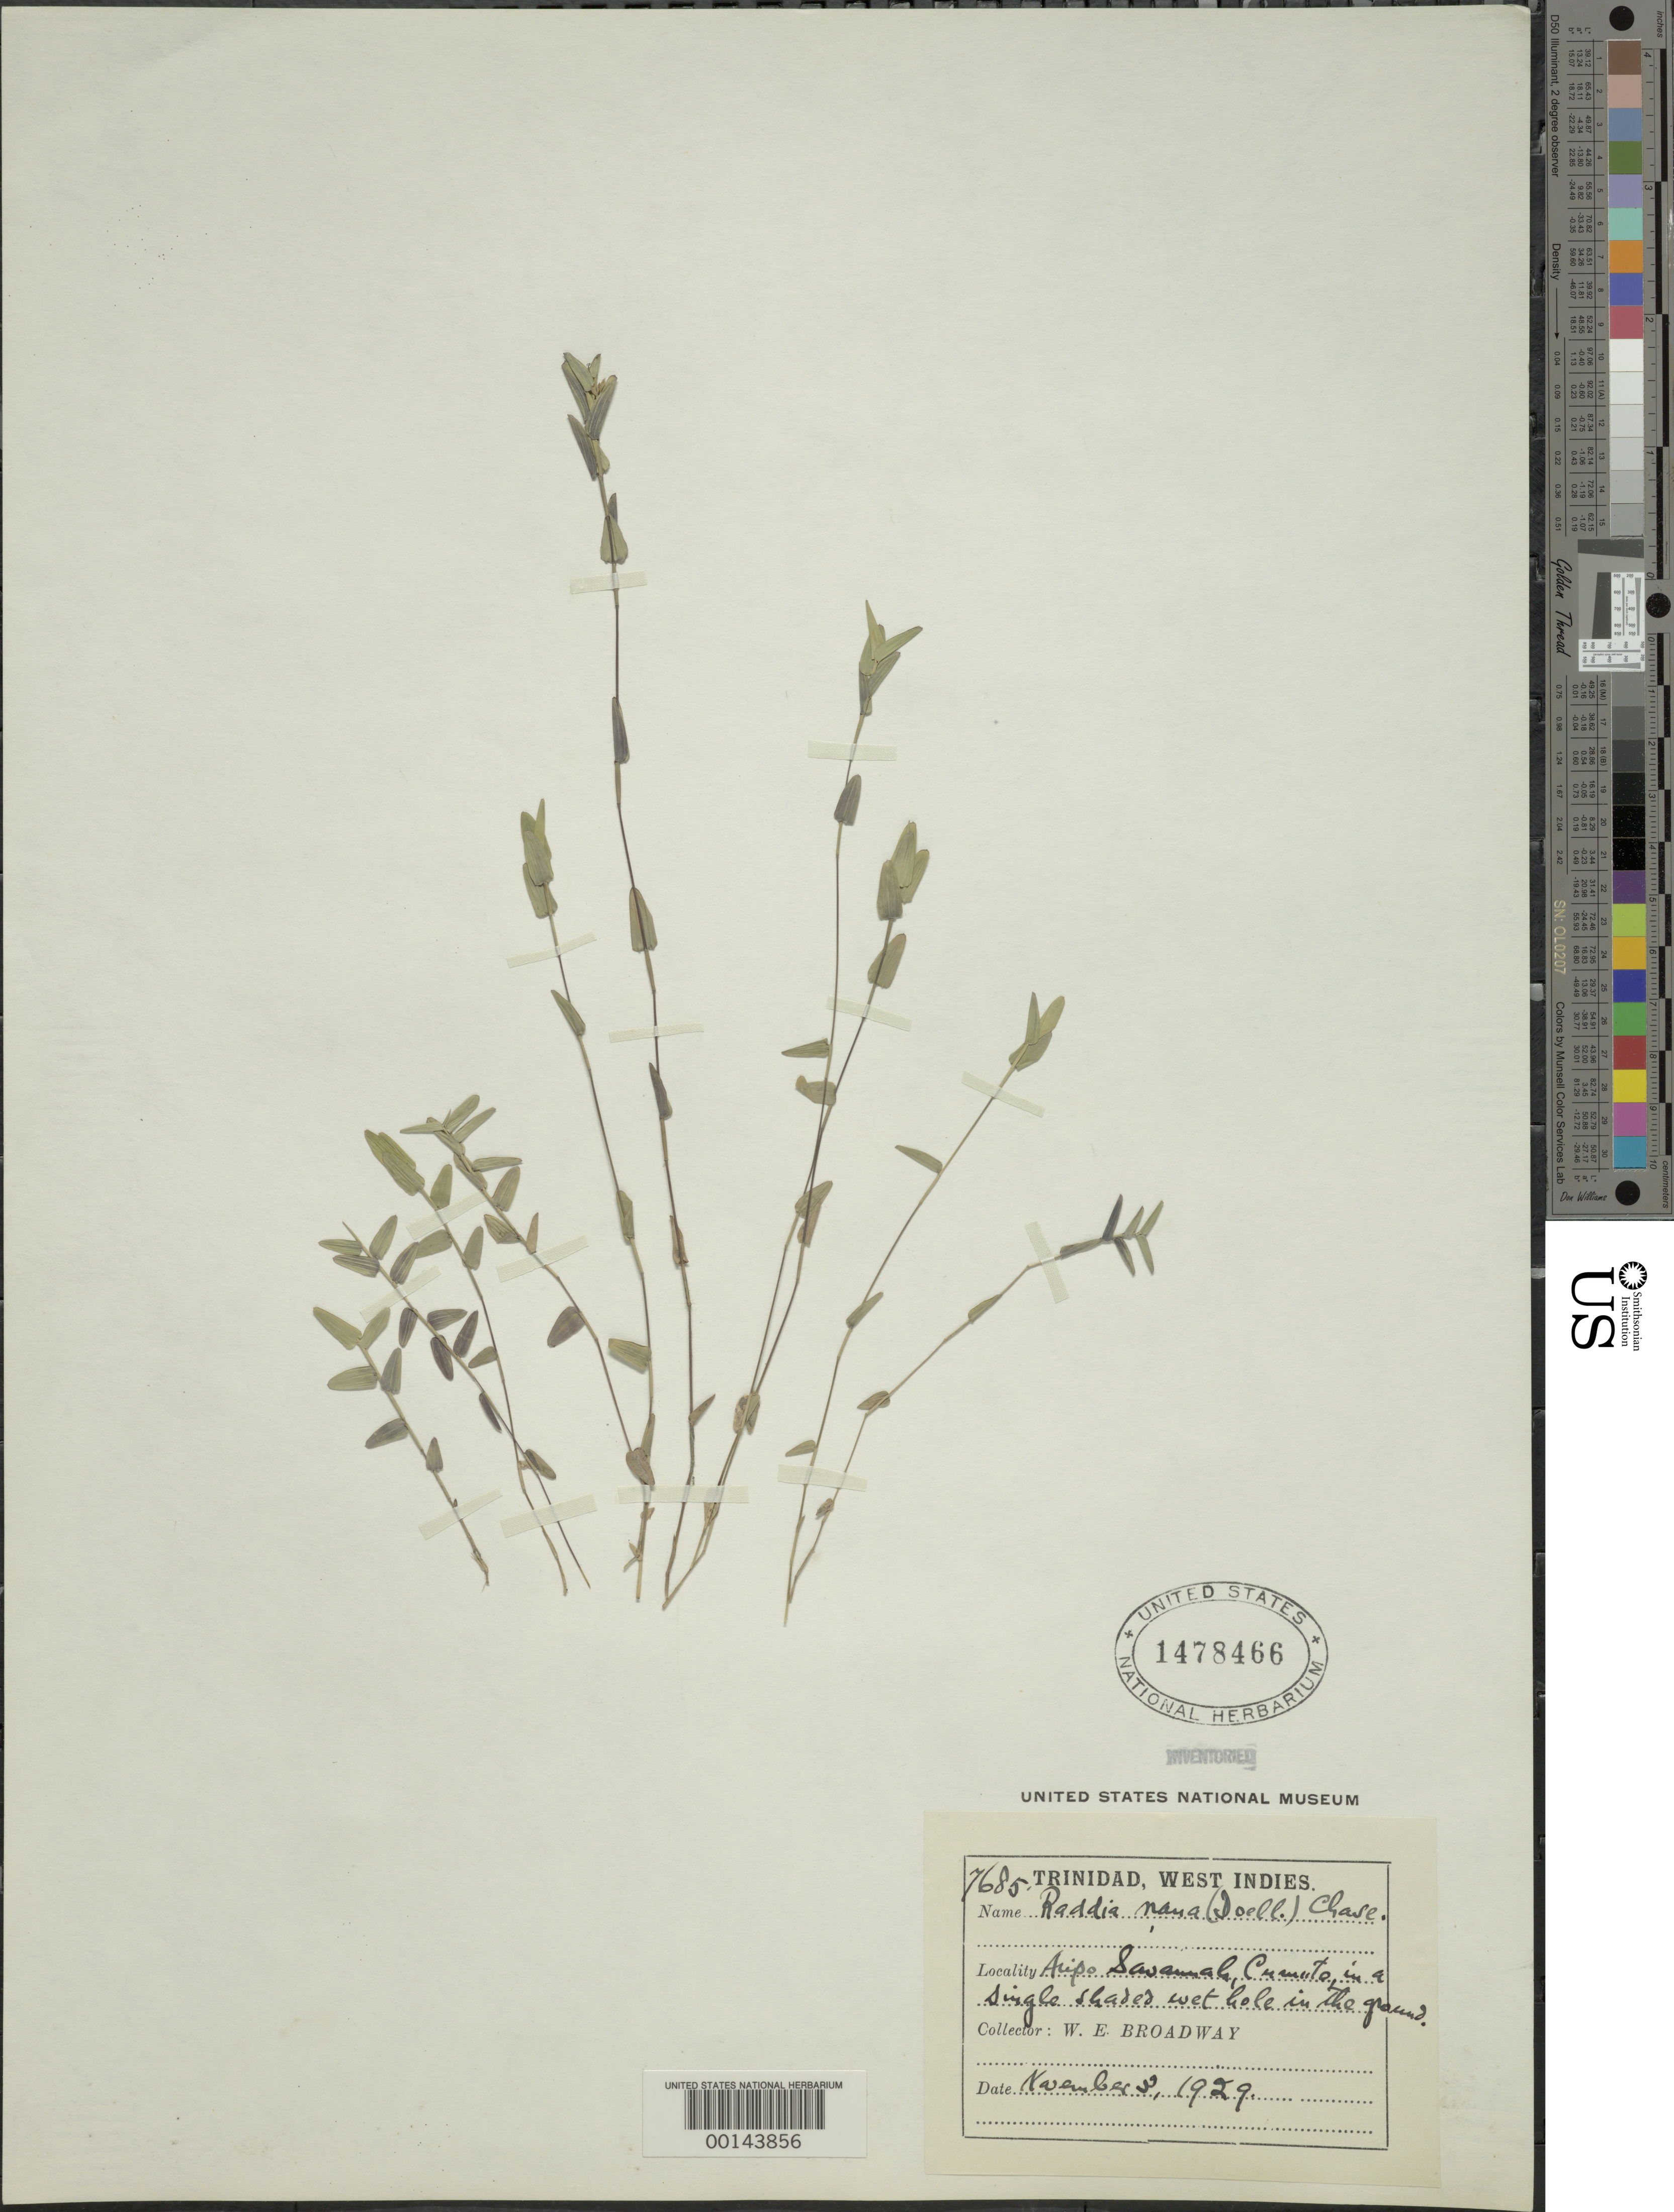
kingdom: Plantae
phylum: Tracheophyta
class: Liliopsida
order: Poales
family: Poaceae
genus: Raddiella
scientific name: Raddiella esenbeckii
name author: (Steud.) C. E. Calderón & Soderstr.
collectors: W. E. Broadway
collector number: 7685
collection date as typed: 03 Nov 1929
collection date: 1929-11-03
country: Trinidad and Tobago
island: Trinidad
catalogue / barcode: US 1478466